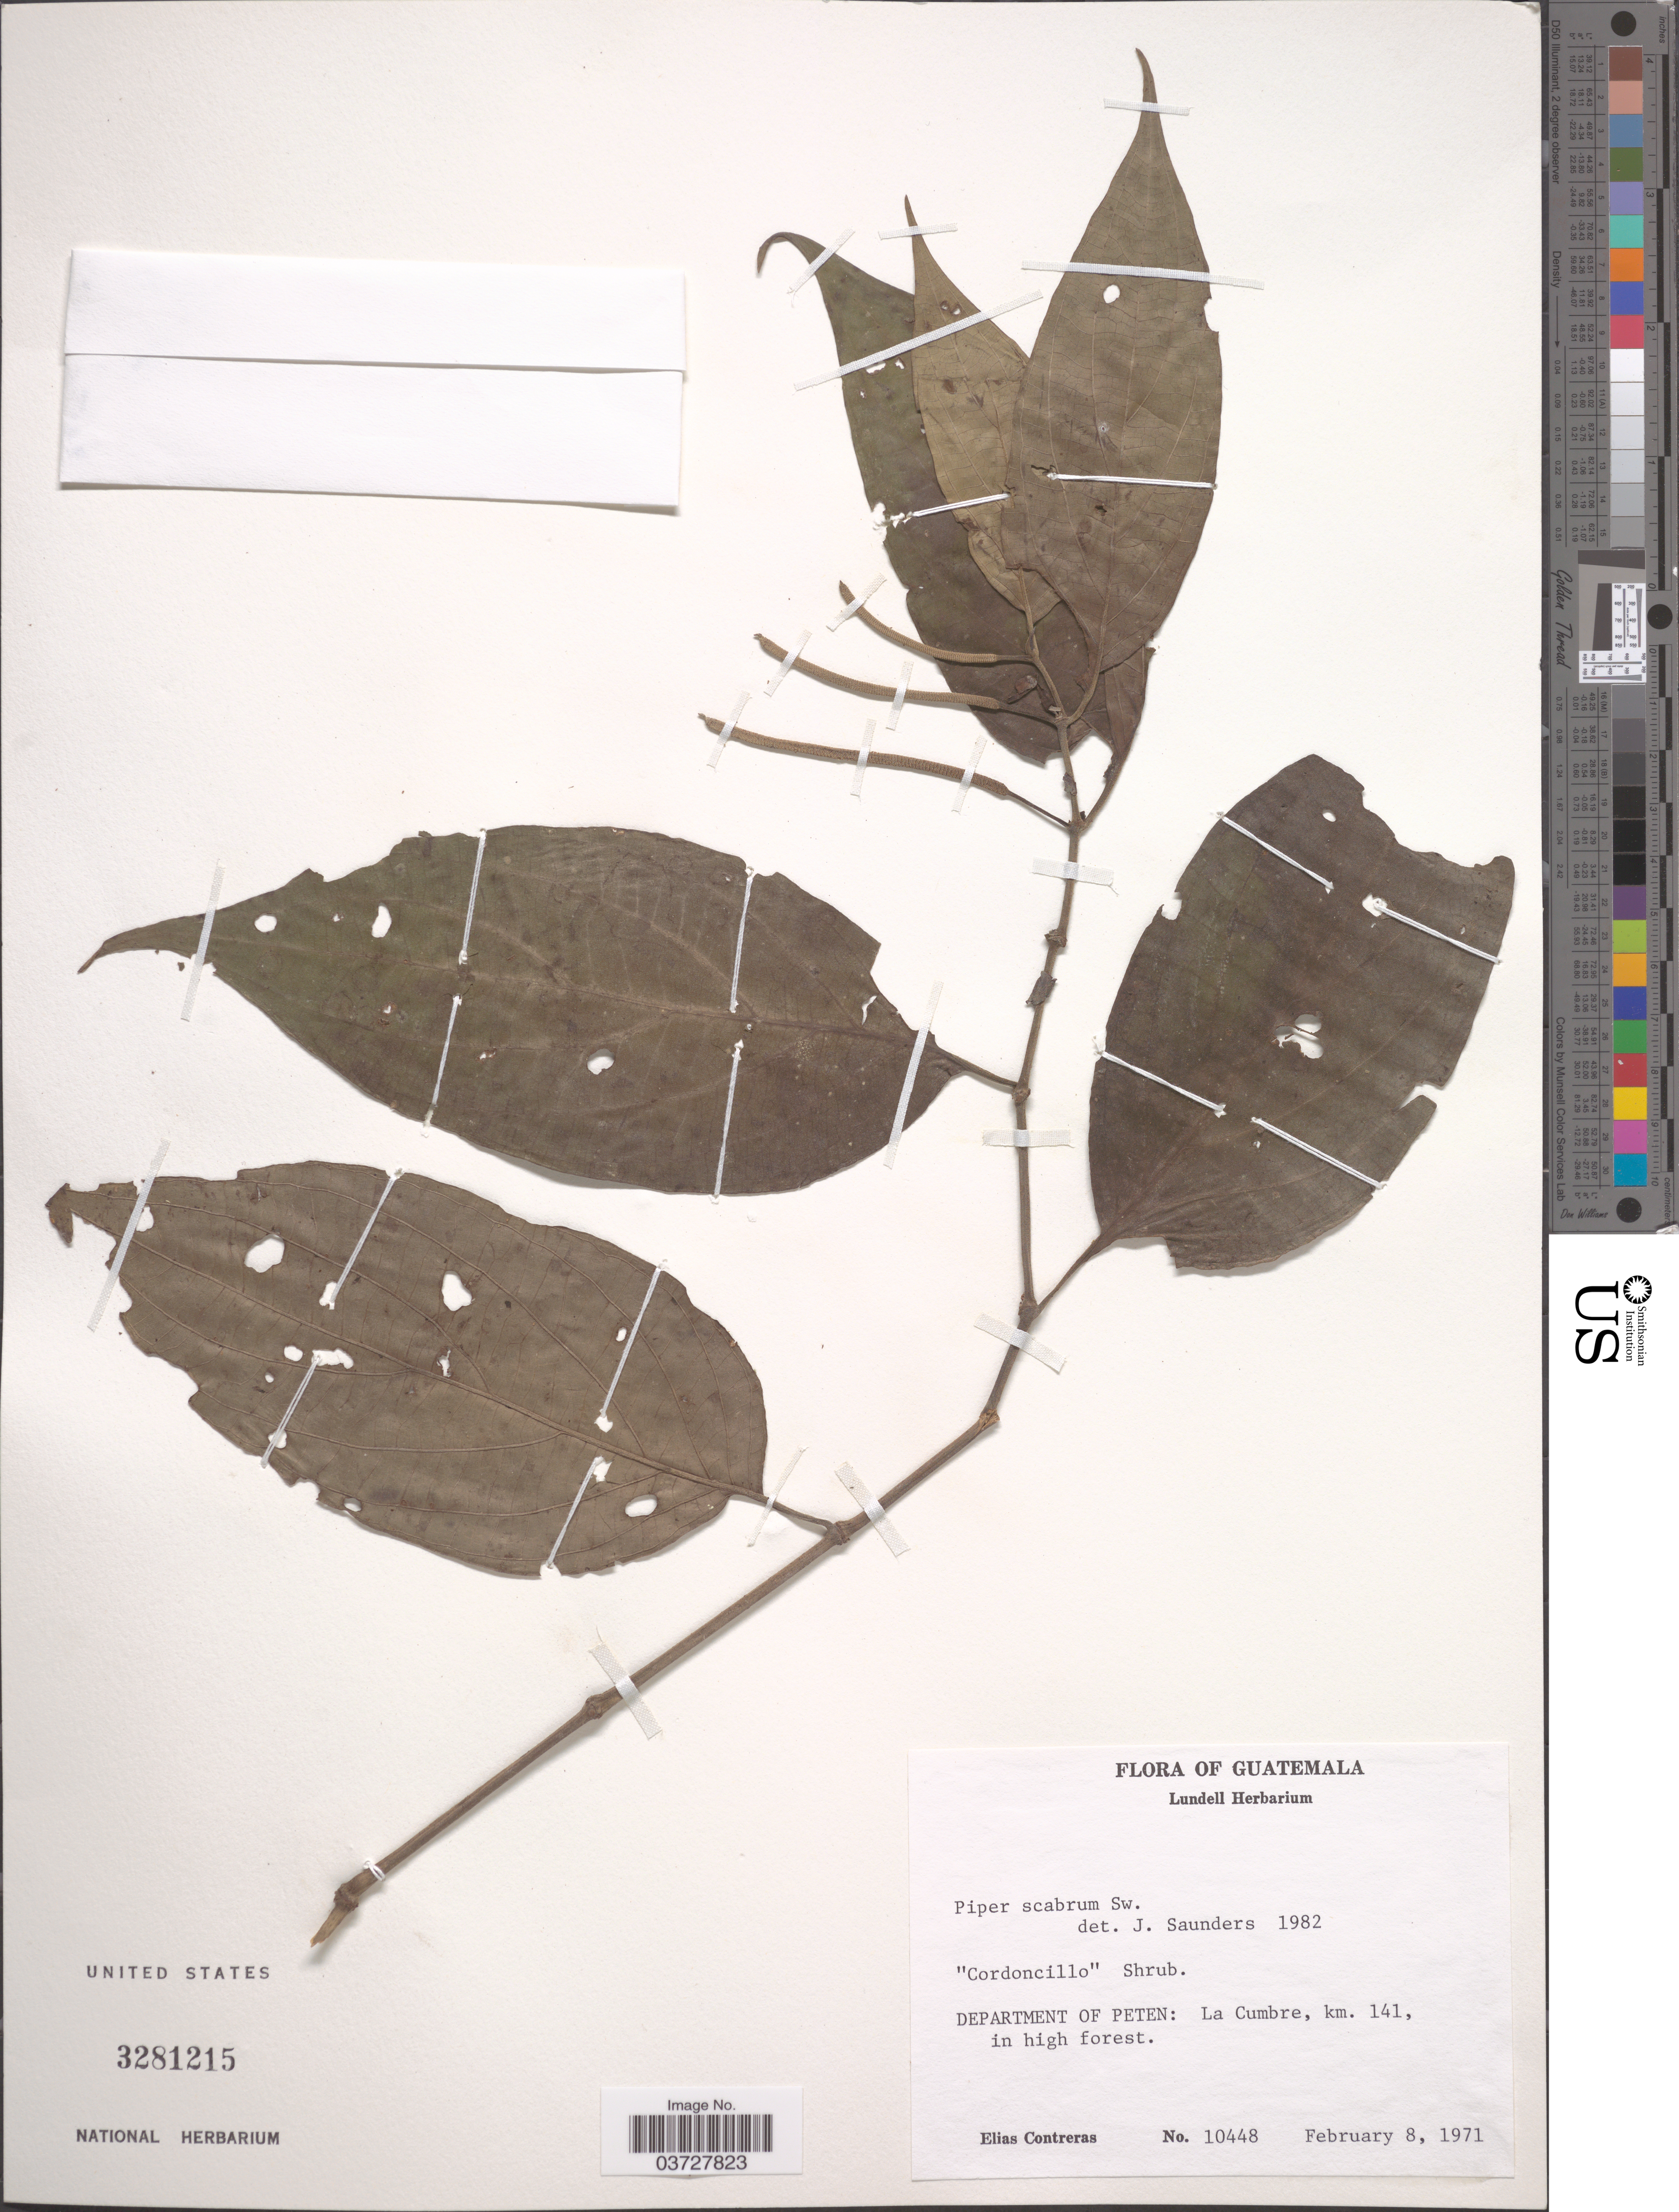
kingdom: Plantae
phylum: Tracheophyta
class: Magnoliopsida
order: Piperales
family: Piperaceae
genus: Piper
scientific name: Piper scabrum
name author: Sw.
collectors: E. Contreras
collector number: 10448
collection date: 1971-02-08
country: Guatemala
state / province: El Peten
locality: Department of Peten: La Cumbre, km 141, in high forest.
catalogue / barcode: US 3281215